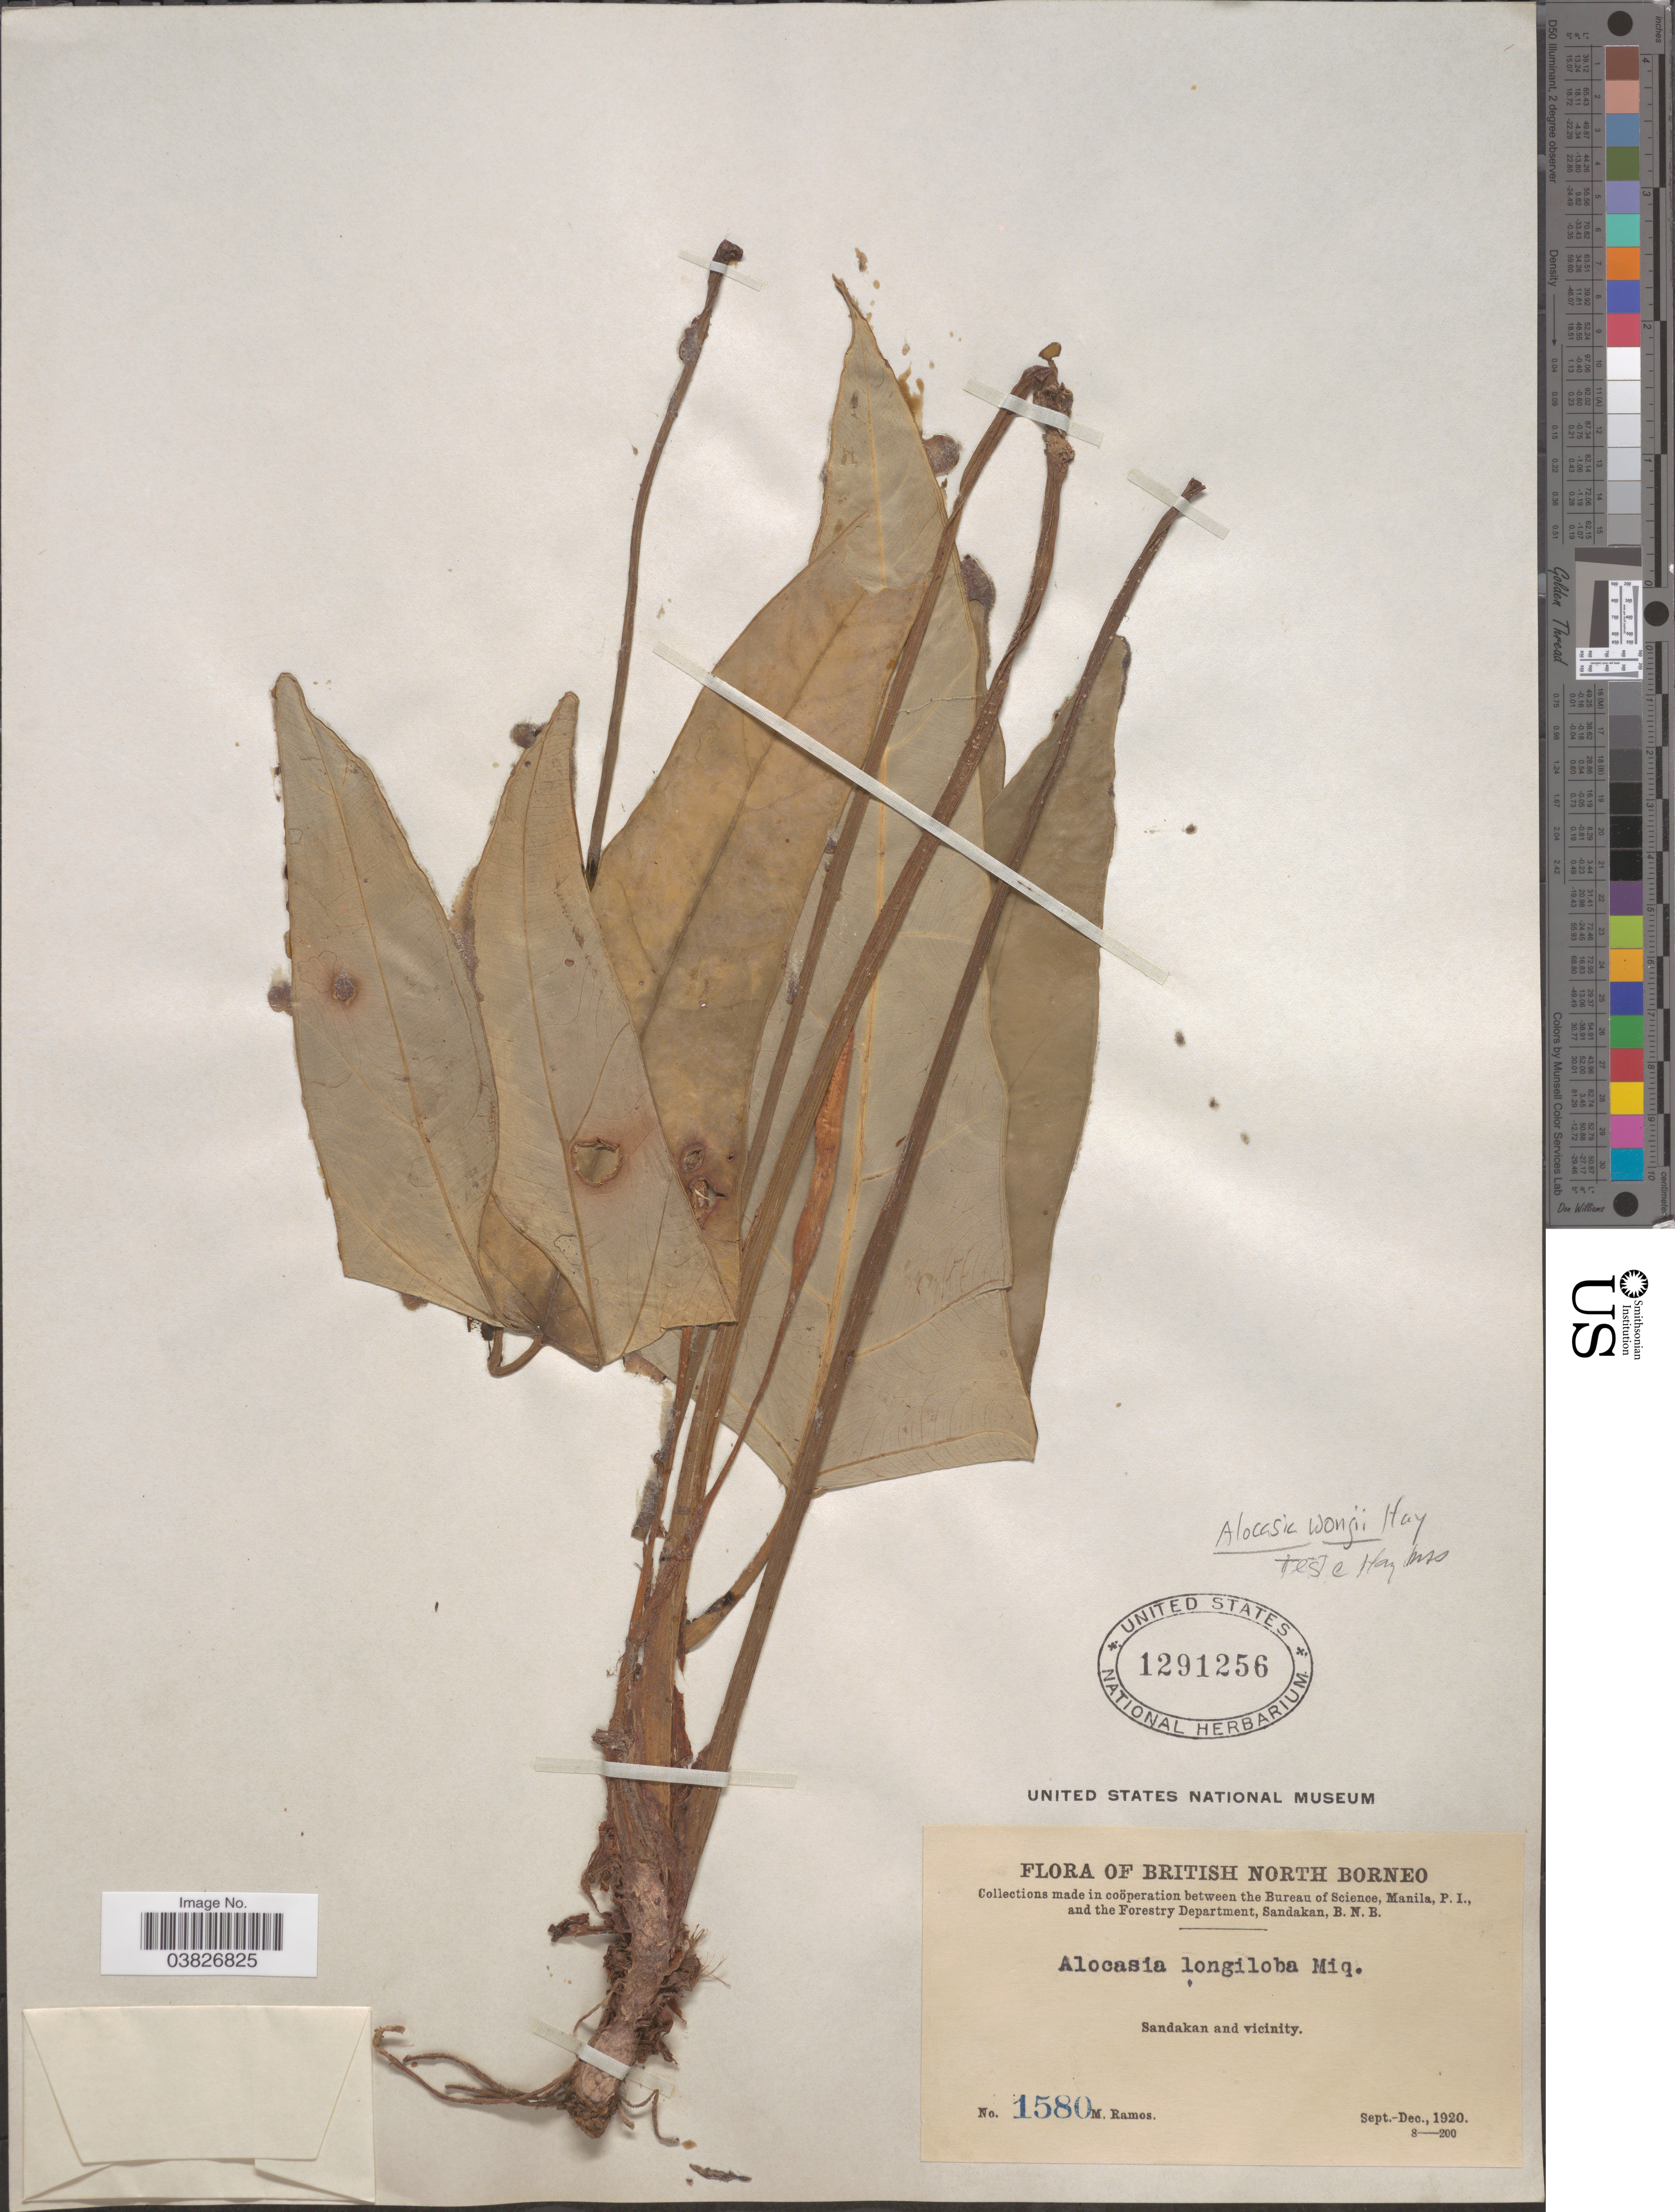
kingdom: Plantae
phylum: Tracheophyta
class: Liliopsida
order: Alismatales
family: Araceae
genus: Alocasia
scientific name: Alocasia wongii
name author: A. Hay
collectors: M. Ramos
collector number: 1580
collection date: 1920-09/1920-12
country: Malaysia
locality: British North Borneo. Sandakan and vicinity.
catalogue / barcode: US 1291256